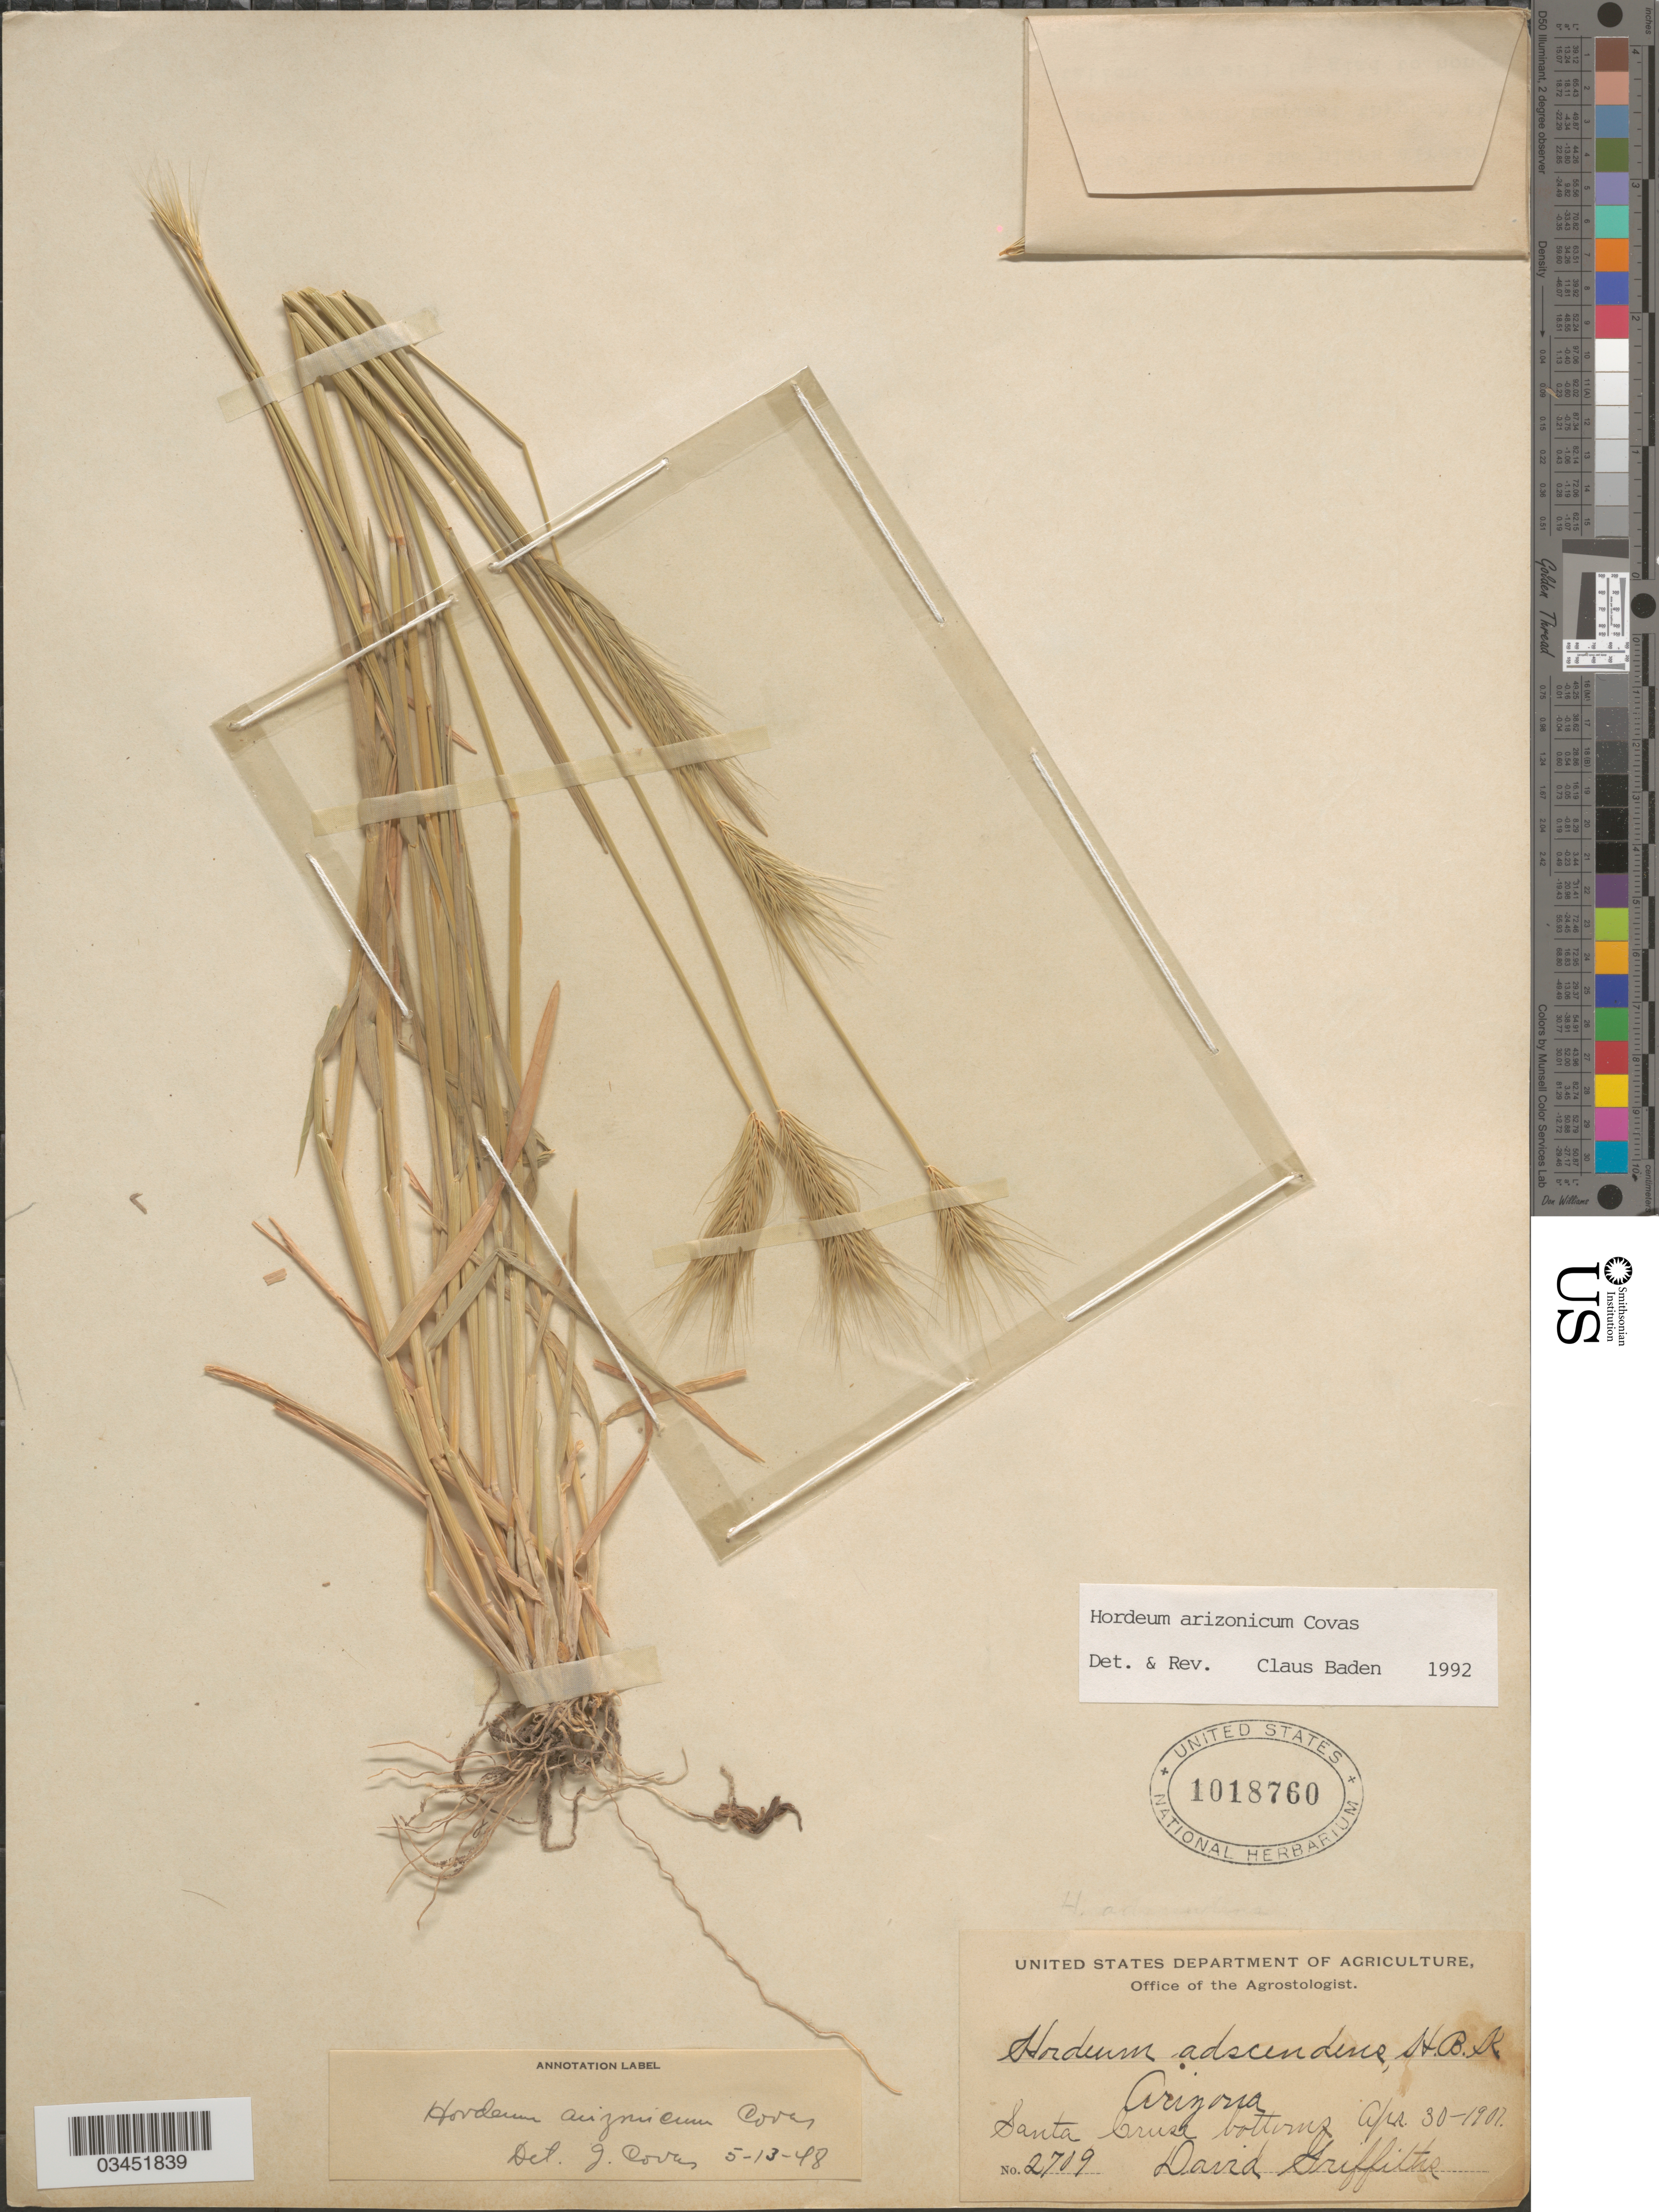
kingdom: Plantae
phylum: Tracheophyta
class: Liliopsida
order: Poales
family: Poaceae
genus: Hordeum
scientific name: Hordeum arizonicum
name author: Covas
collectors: D. Griffiths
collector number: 2709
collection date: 1907-04-30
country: United States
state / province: Arizona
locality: Santa Cruz bottoms.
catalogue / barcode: US 1018760